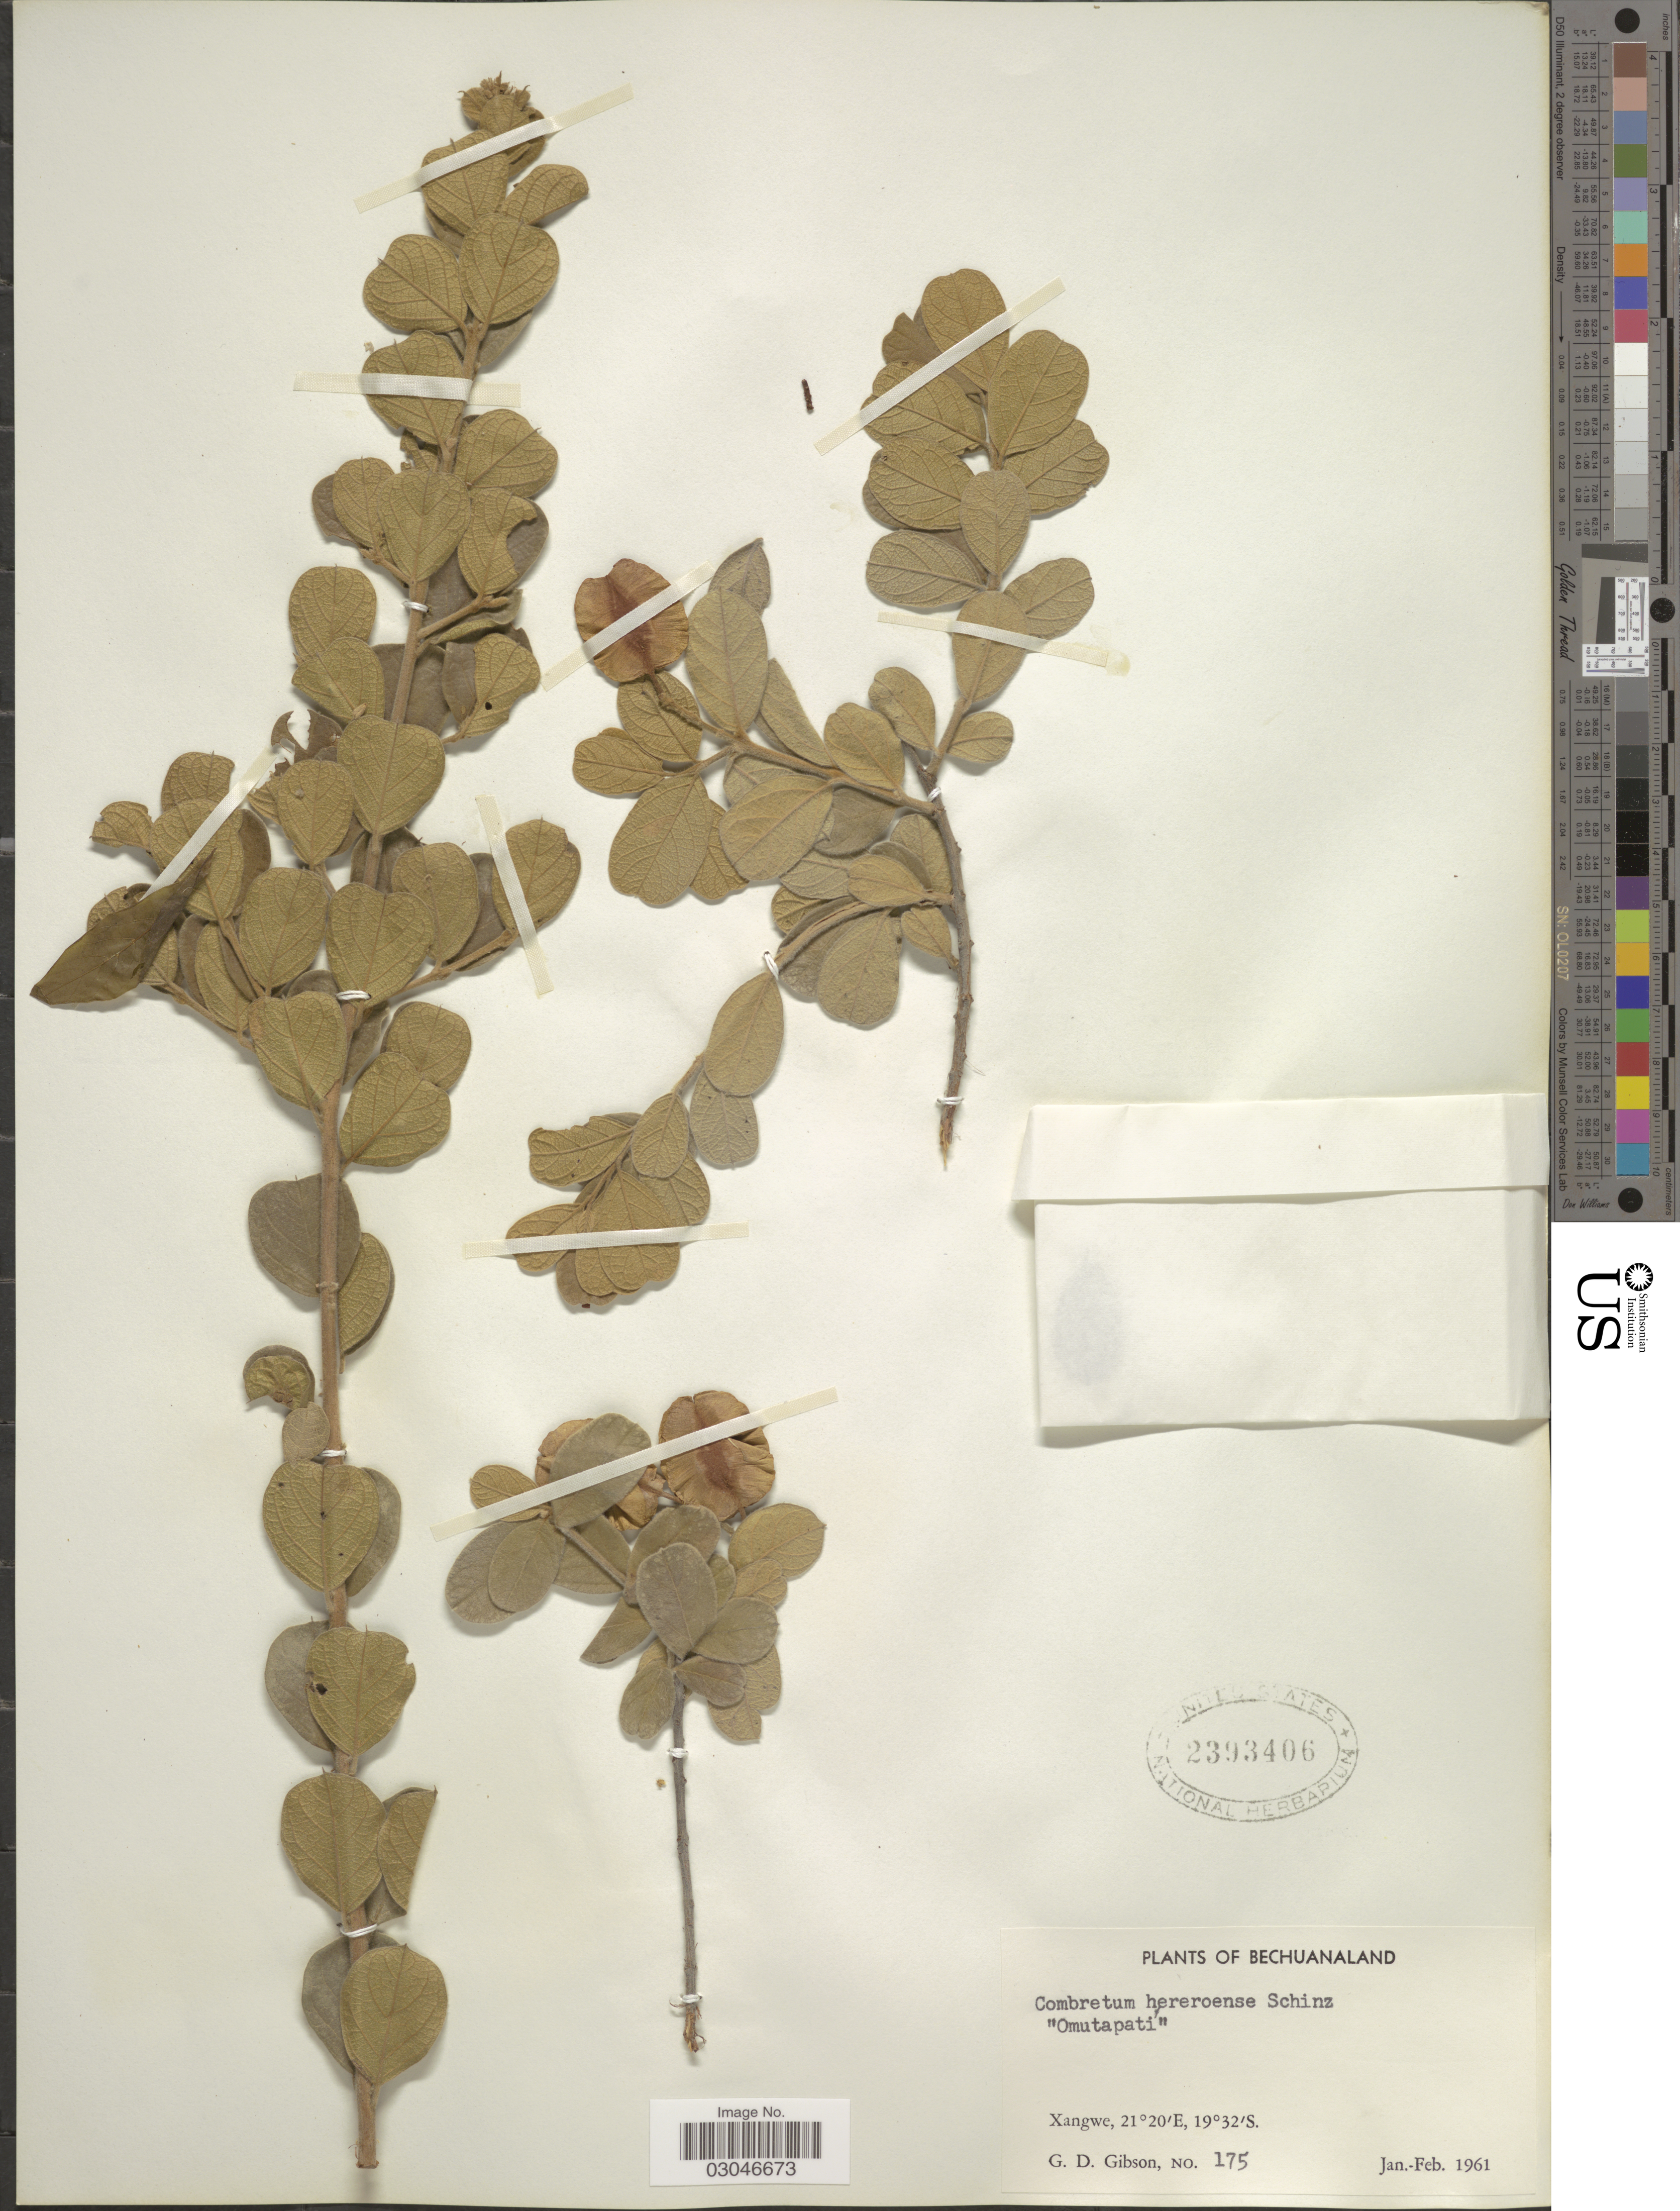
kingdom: Plantae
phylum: Tracheophyta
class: Magnoliopsida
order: Myrtales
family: Combretaceae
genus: Combretum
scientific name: Combretum hereroense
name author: Schinz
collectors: G. D. Gibson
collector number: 175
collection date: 1961-01/1961-02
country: Botswana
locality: Bechuanaland. Xangwe.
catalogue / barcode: US 2393406